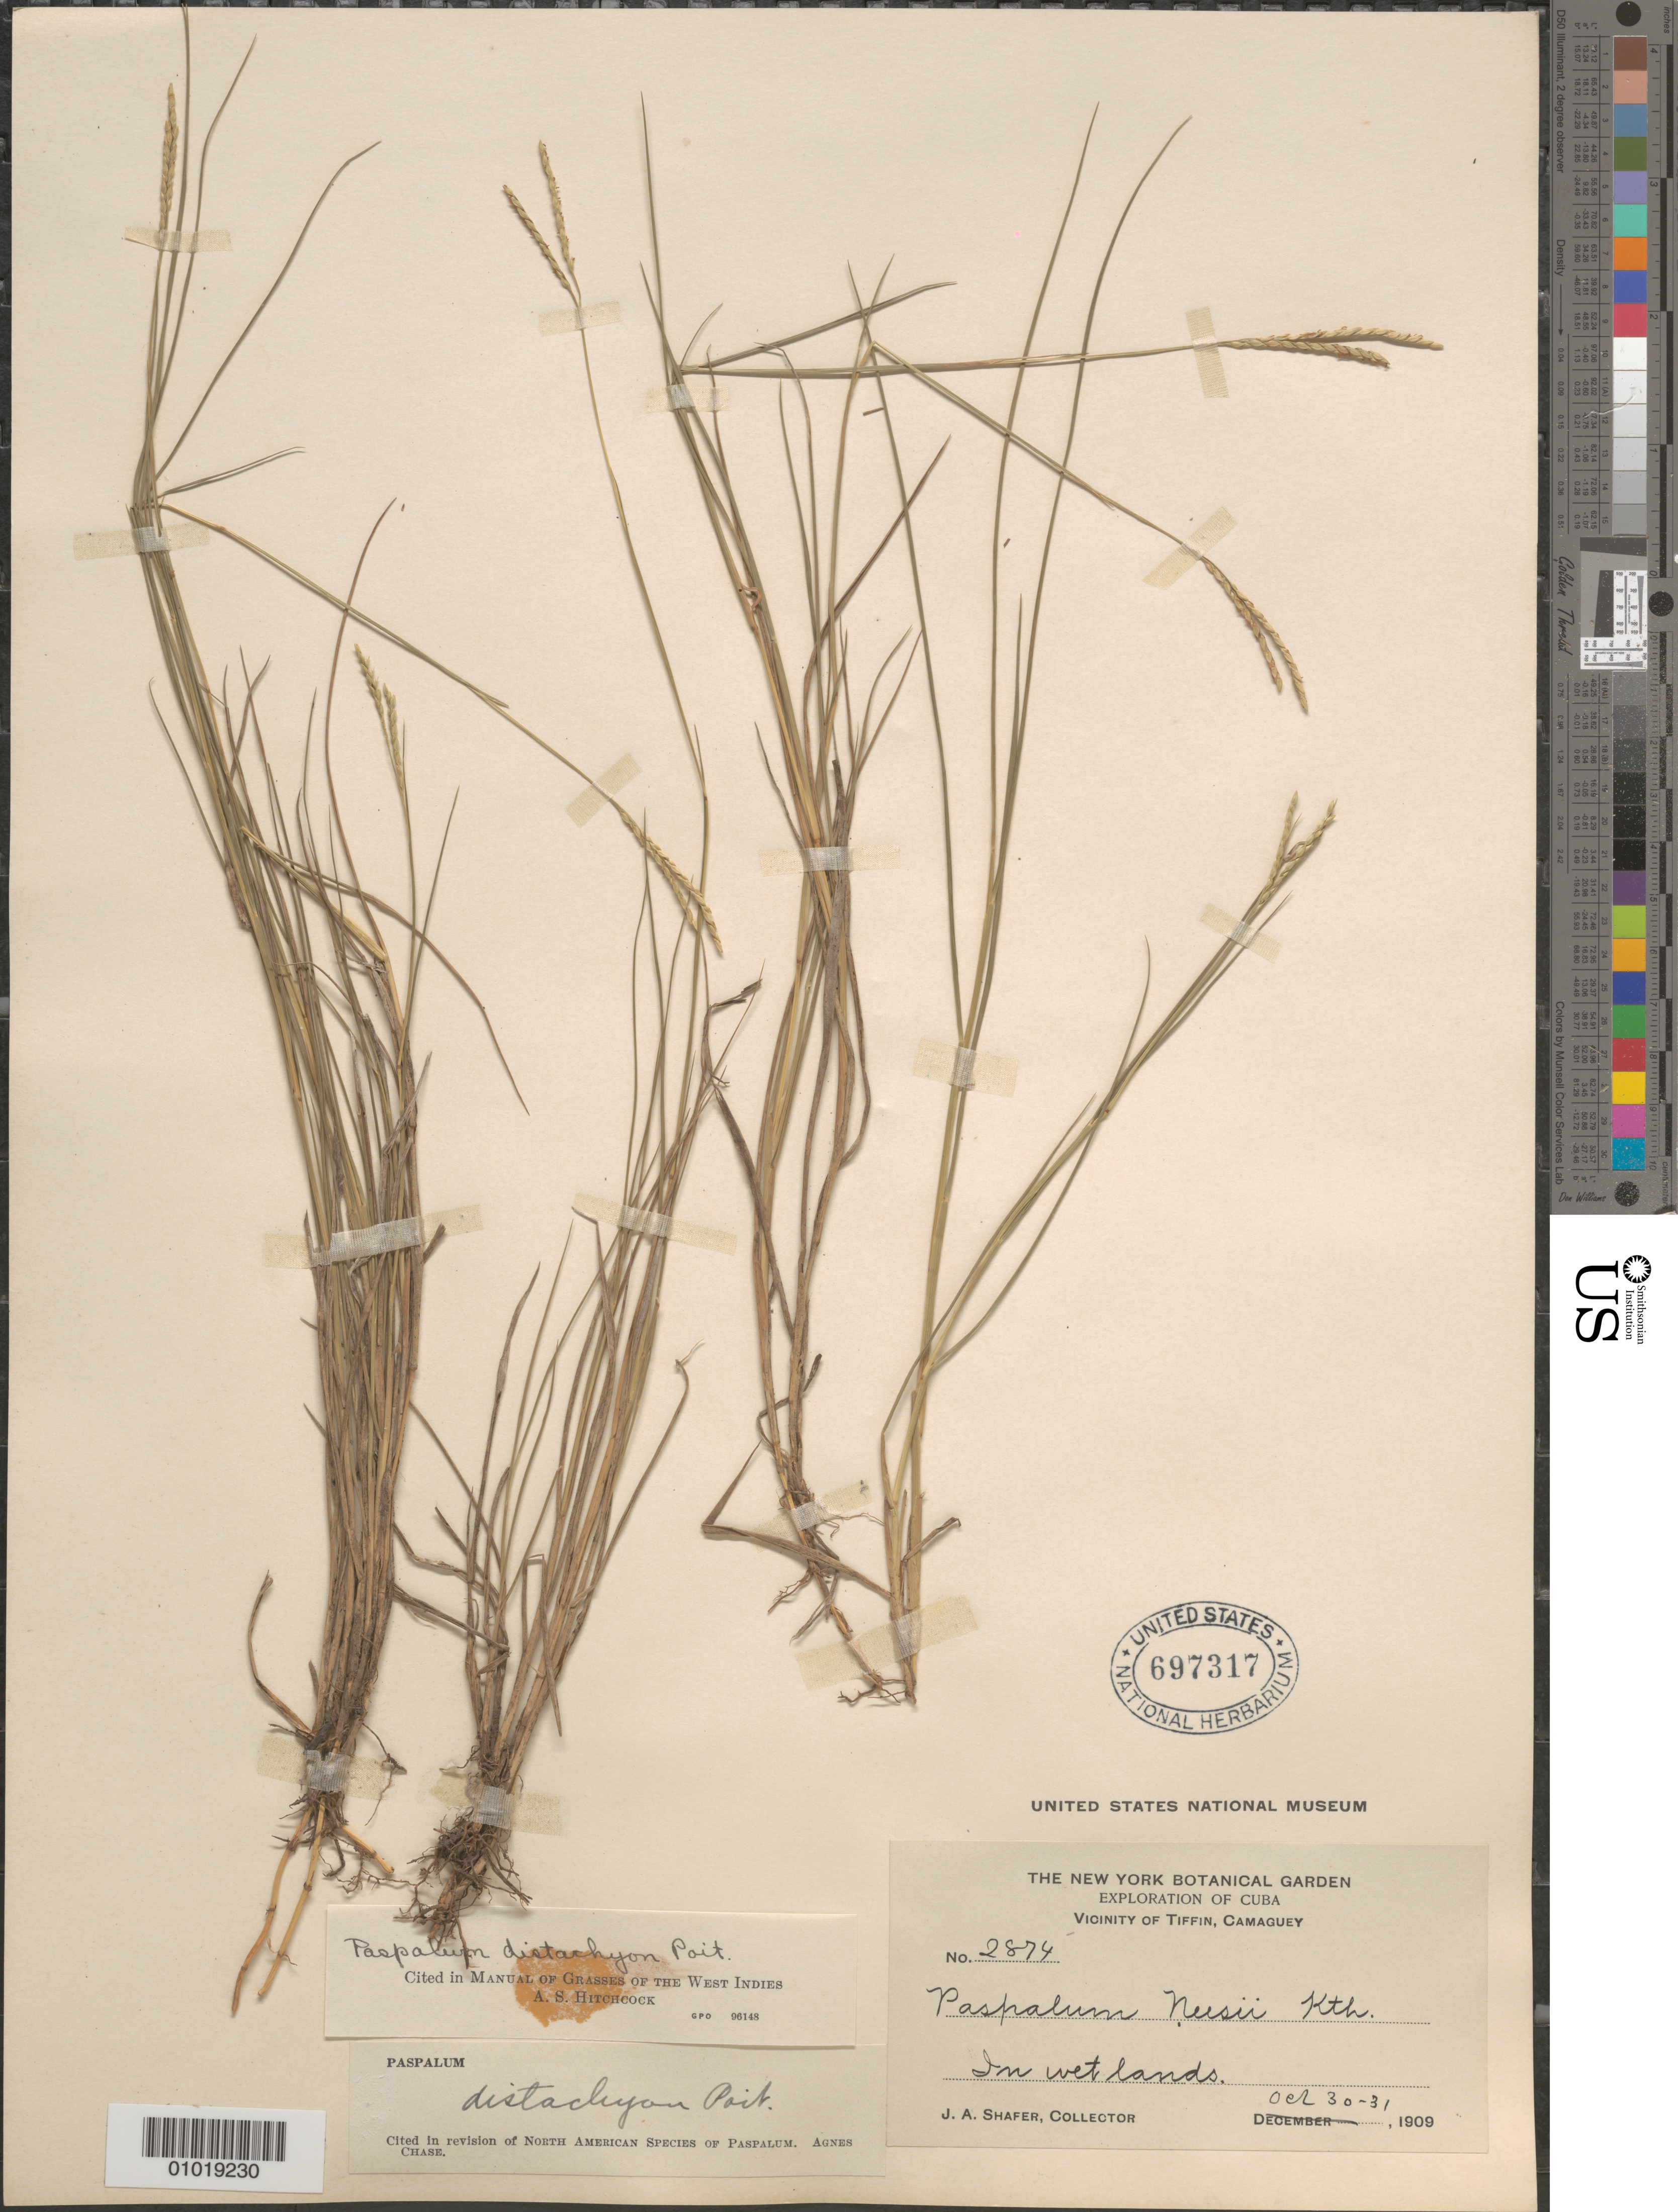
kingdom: Plantae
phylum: Tracheophyta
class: Liliopsida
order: Poales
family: Poaceae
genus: Paspalum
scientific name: Paspalum distachyon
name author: Poiteau ex Trin.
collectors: J. A. Shafer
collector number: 2874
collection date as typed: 30 Oct 1909 to 31 Oct 1909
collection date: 1909-10-30/1909-10-31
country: Cuba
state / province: Camagüey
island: Cuba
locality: Vic of Tiffin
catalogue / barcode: US 697317